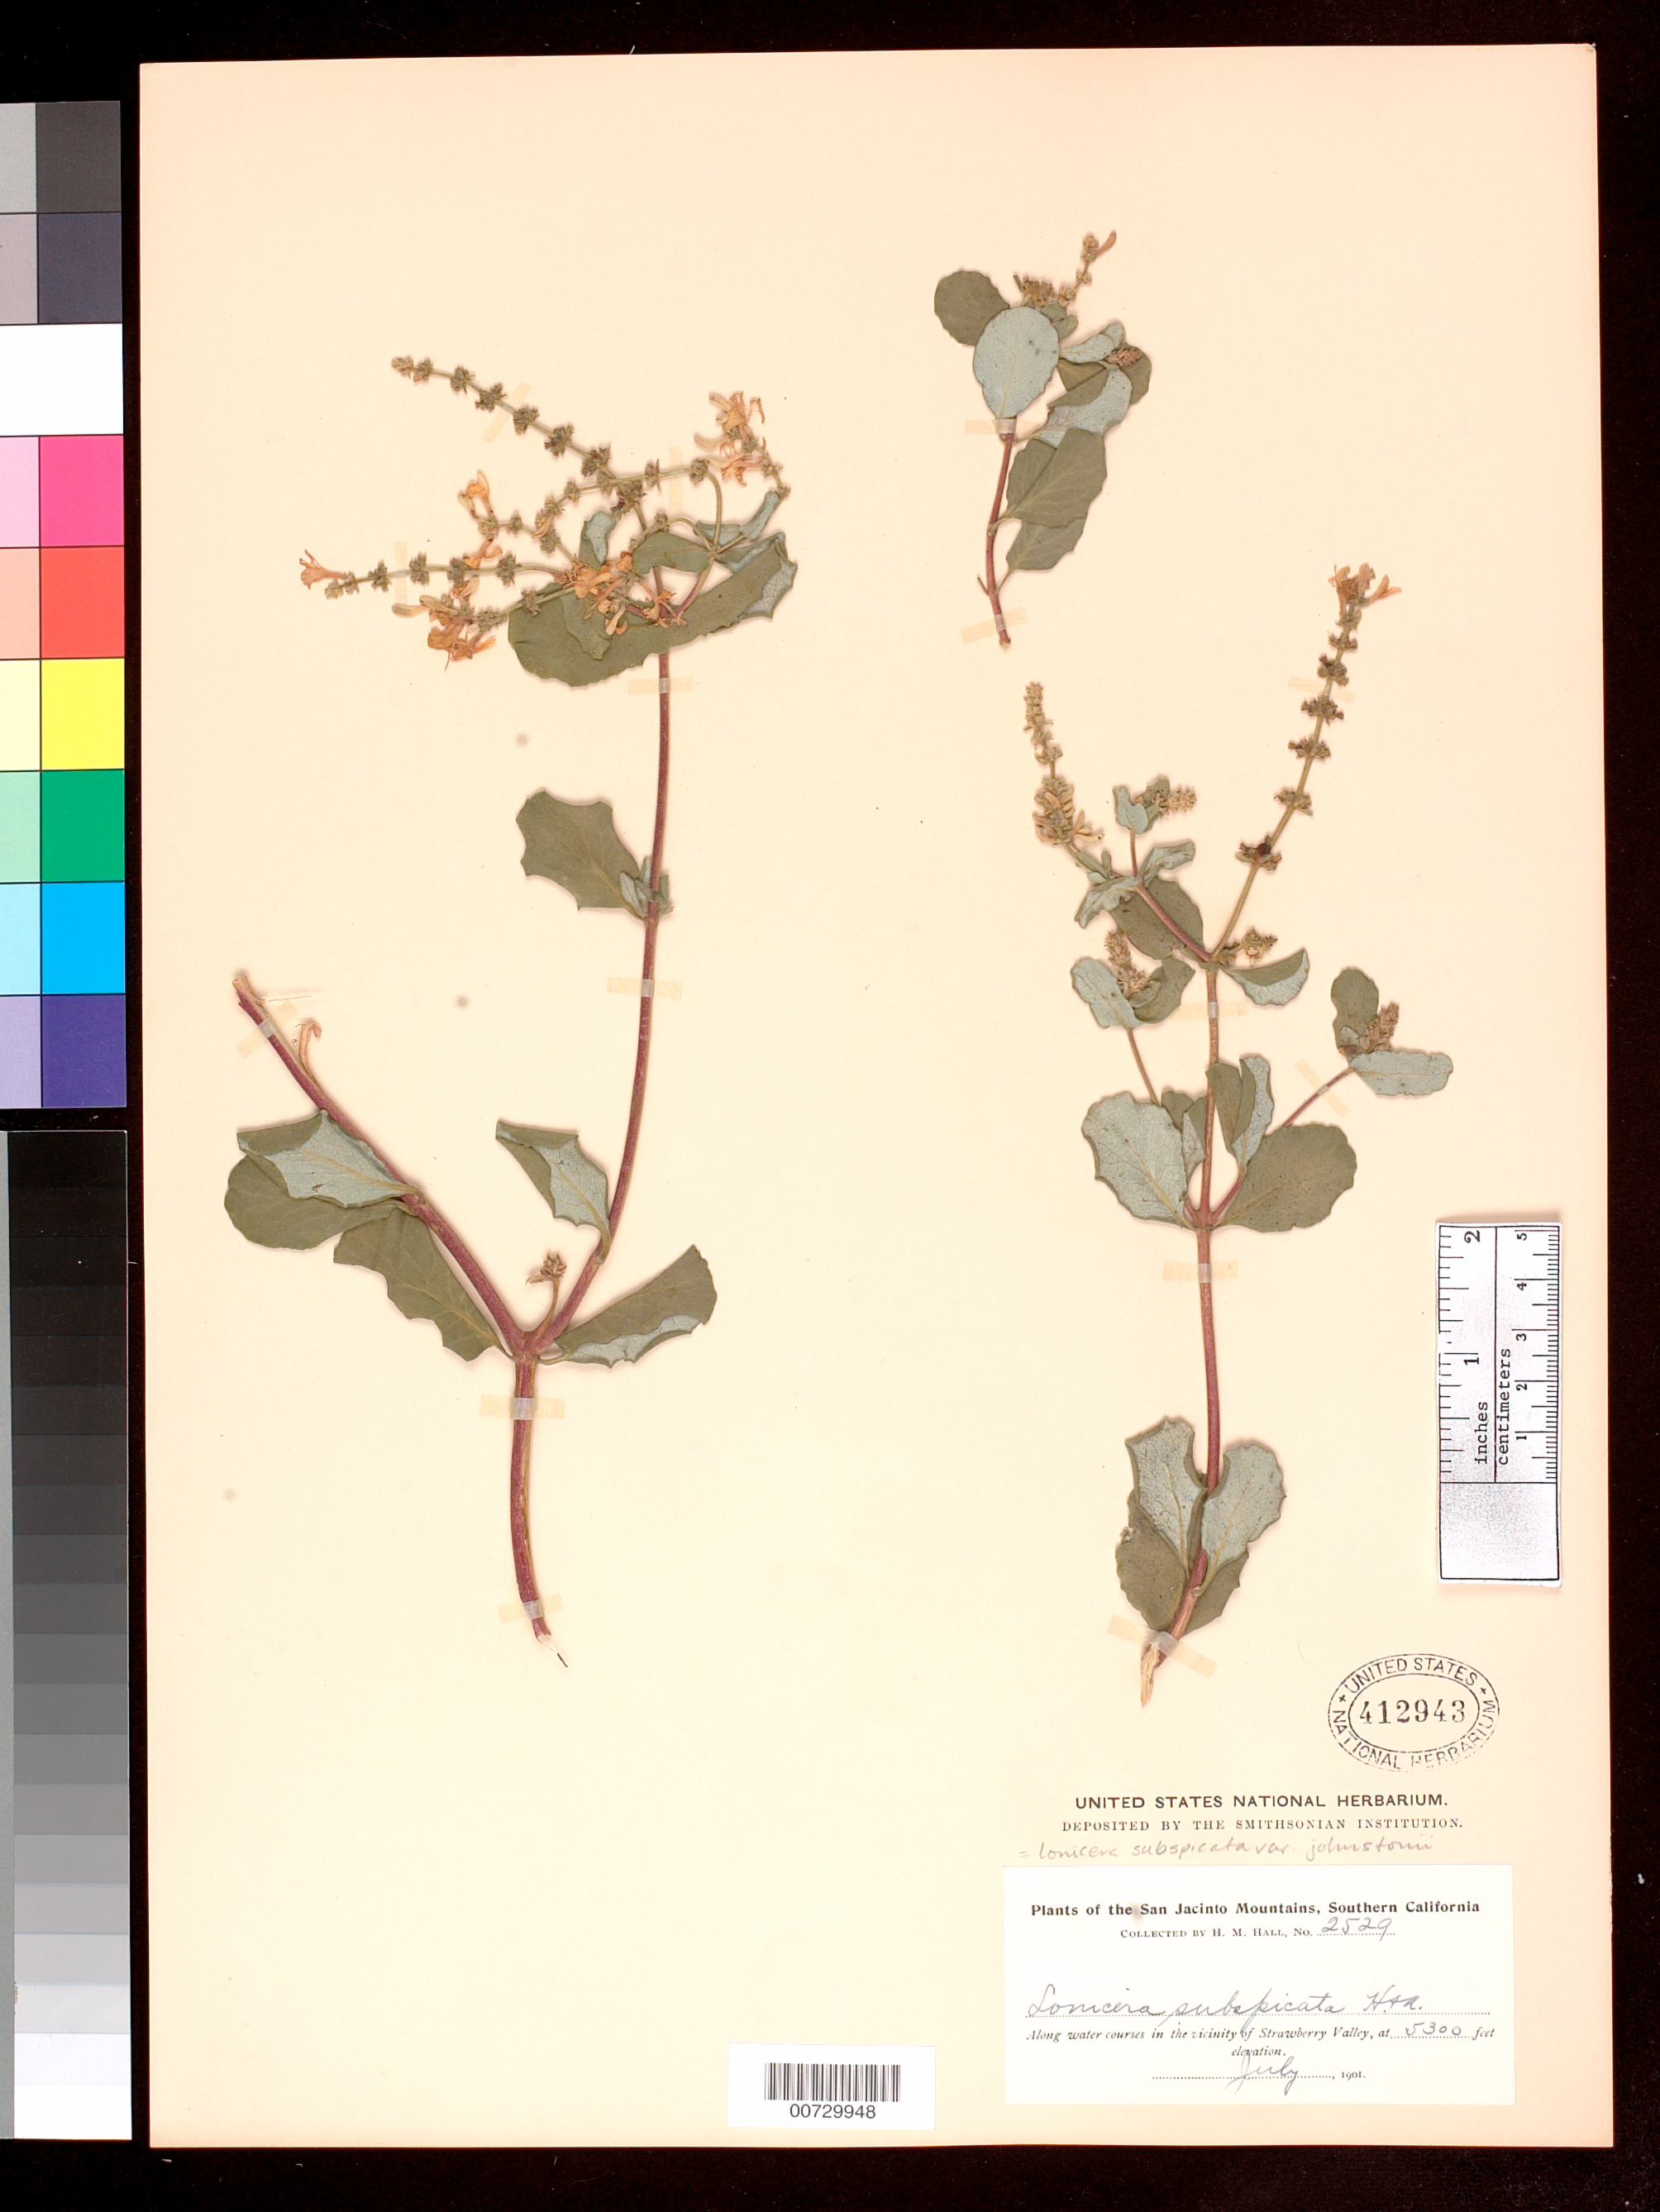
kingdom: Plantae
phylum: Tracheophyta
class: Magnoliopsida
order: Dipsacales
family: Caprifoliaceae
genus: Lonicera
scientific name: Lonicera subspicata var. johnstonii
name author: D.D. Keck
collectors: H. M. Hall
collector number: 2529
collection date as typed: Jul 1901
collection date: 1901-07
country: United States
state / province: California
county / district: Riverside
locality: Along water courses in the vicinity of Strawberry Valley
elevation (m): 1615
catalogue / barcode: US 412943